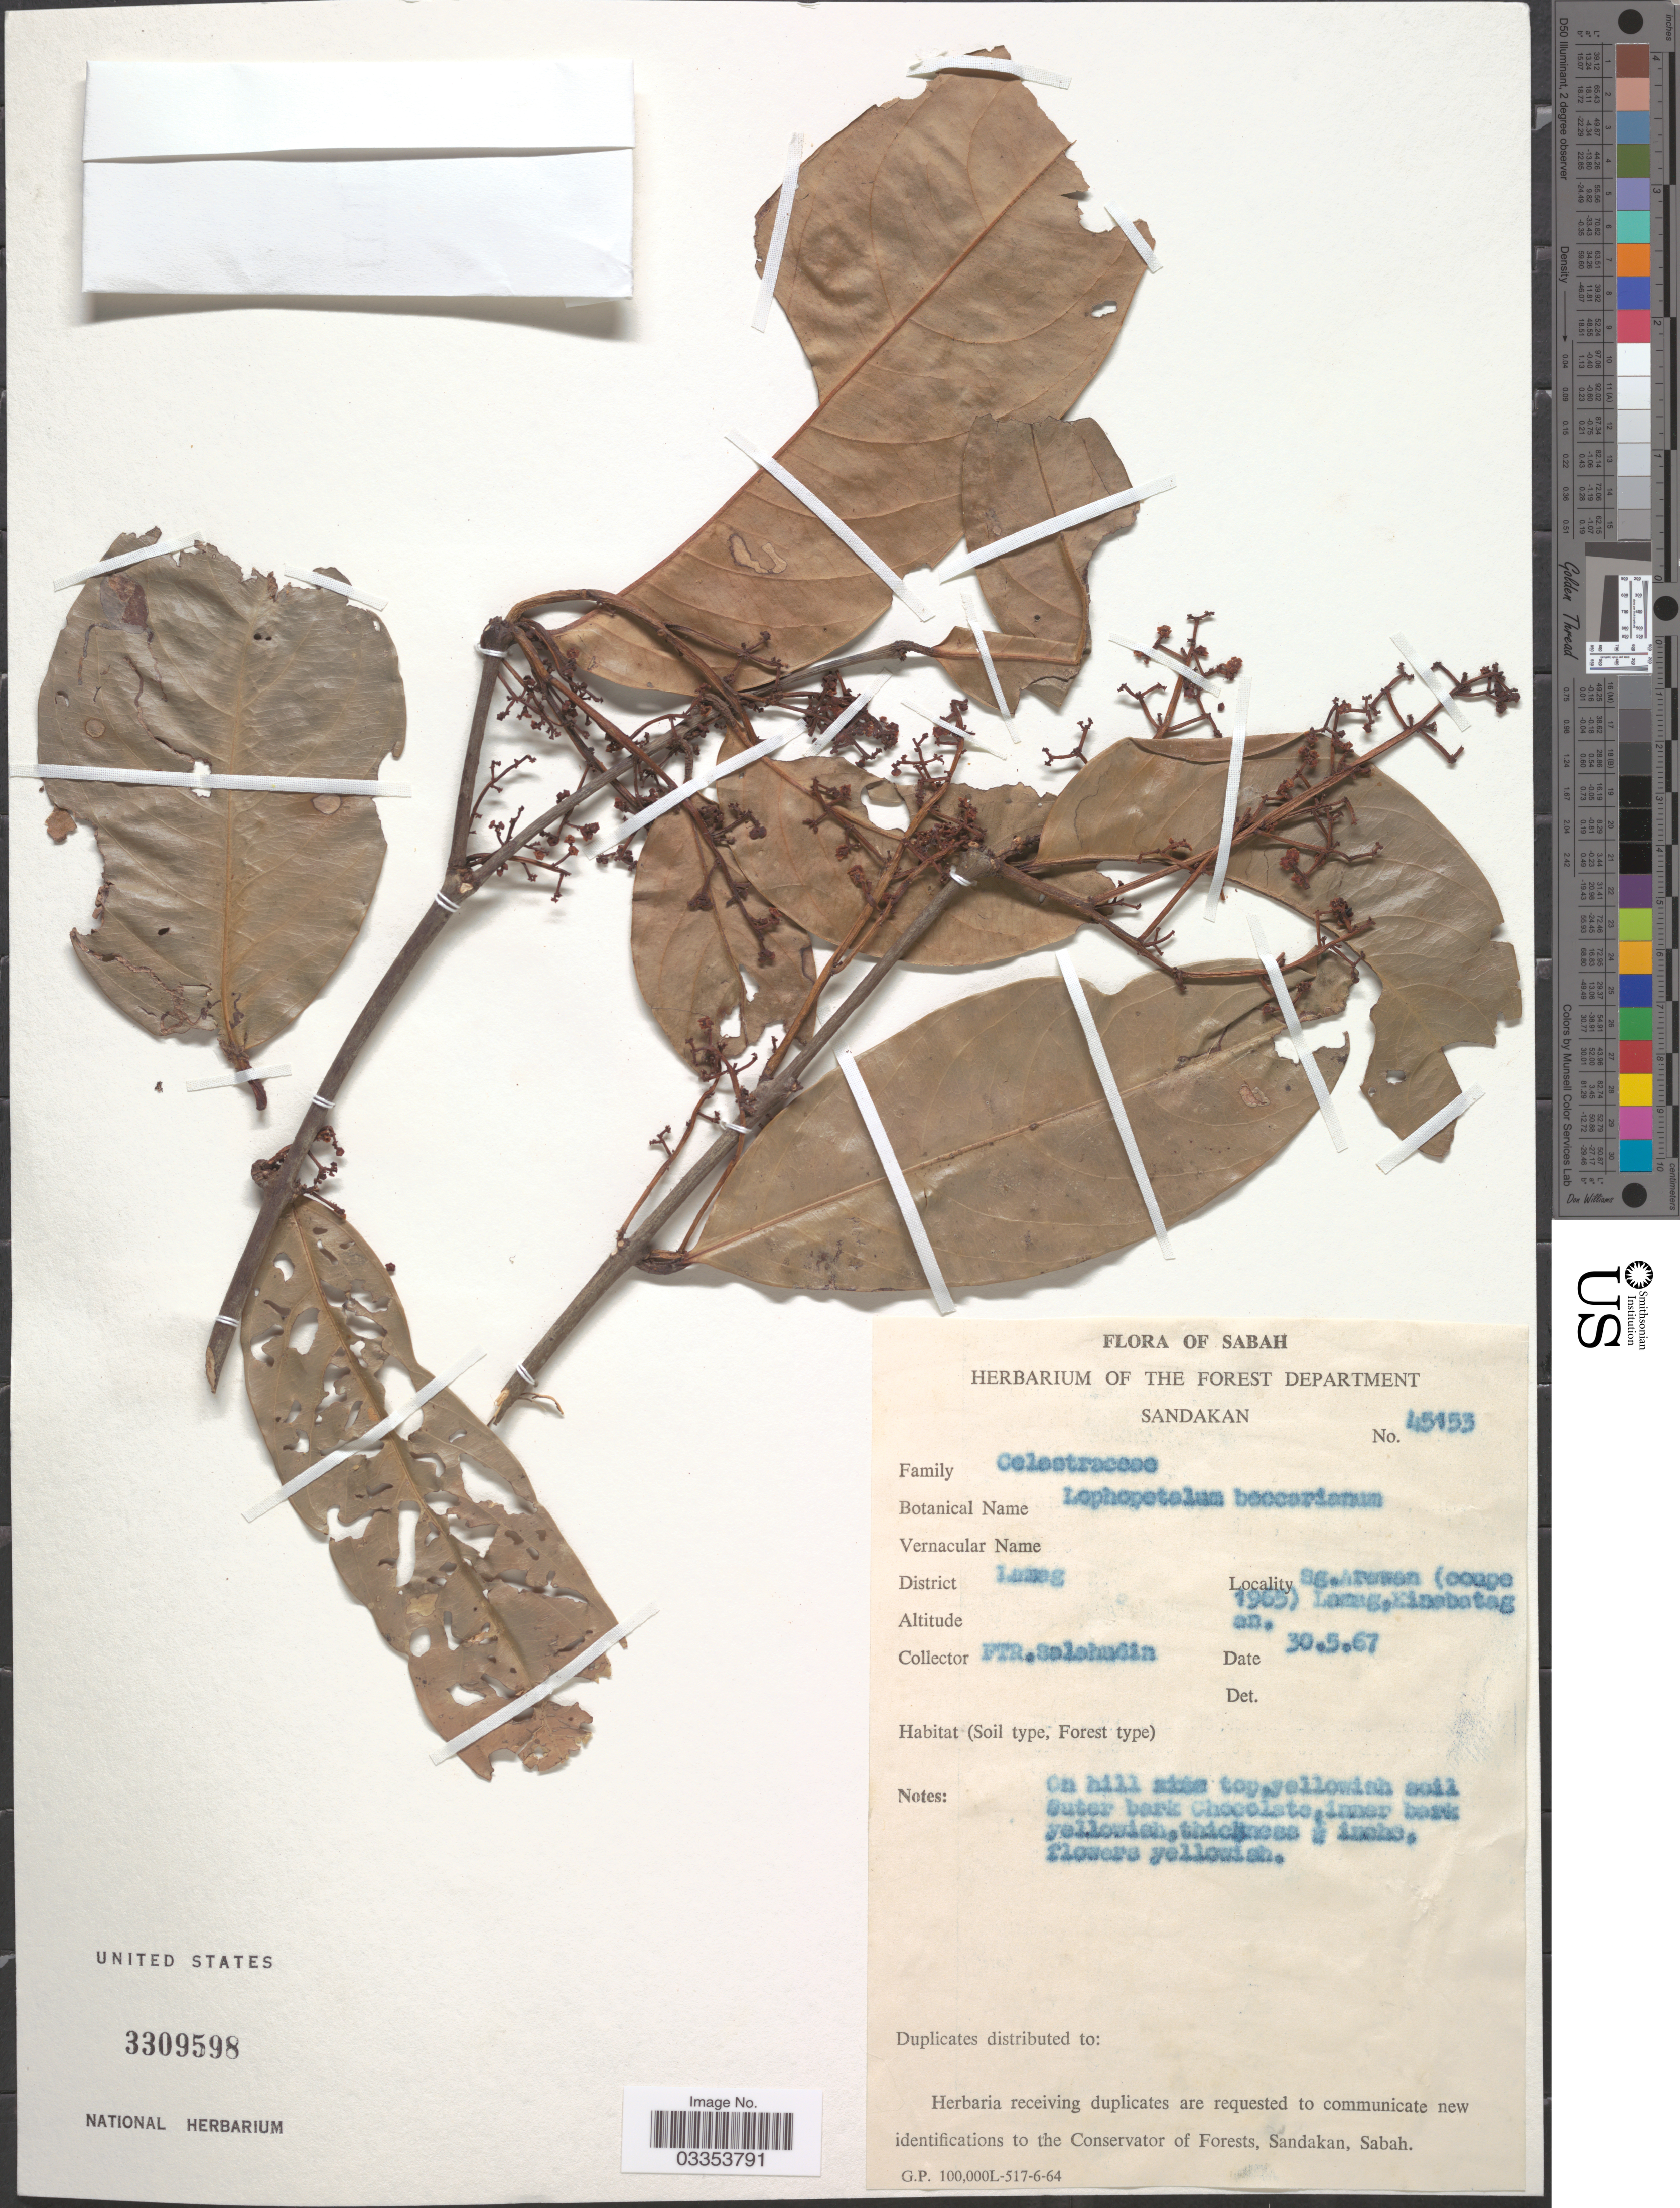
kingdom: Plantae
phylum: Tracheophyta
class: Magnoliopsida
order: Celastrales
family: Celastraceae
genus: Lophopetalum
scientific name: Lophopetalum beccarianum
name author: Pierre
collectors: F. Salahadin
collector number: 45153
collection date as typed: Transcribed d/m/y: 30/5/67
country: Malaysia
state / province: Sabah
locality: District Lamag. SE. [interpreted] Arawan (coupe [interpreted] 1965) Lamag, Kinabatagan.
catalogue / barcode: US 3309598